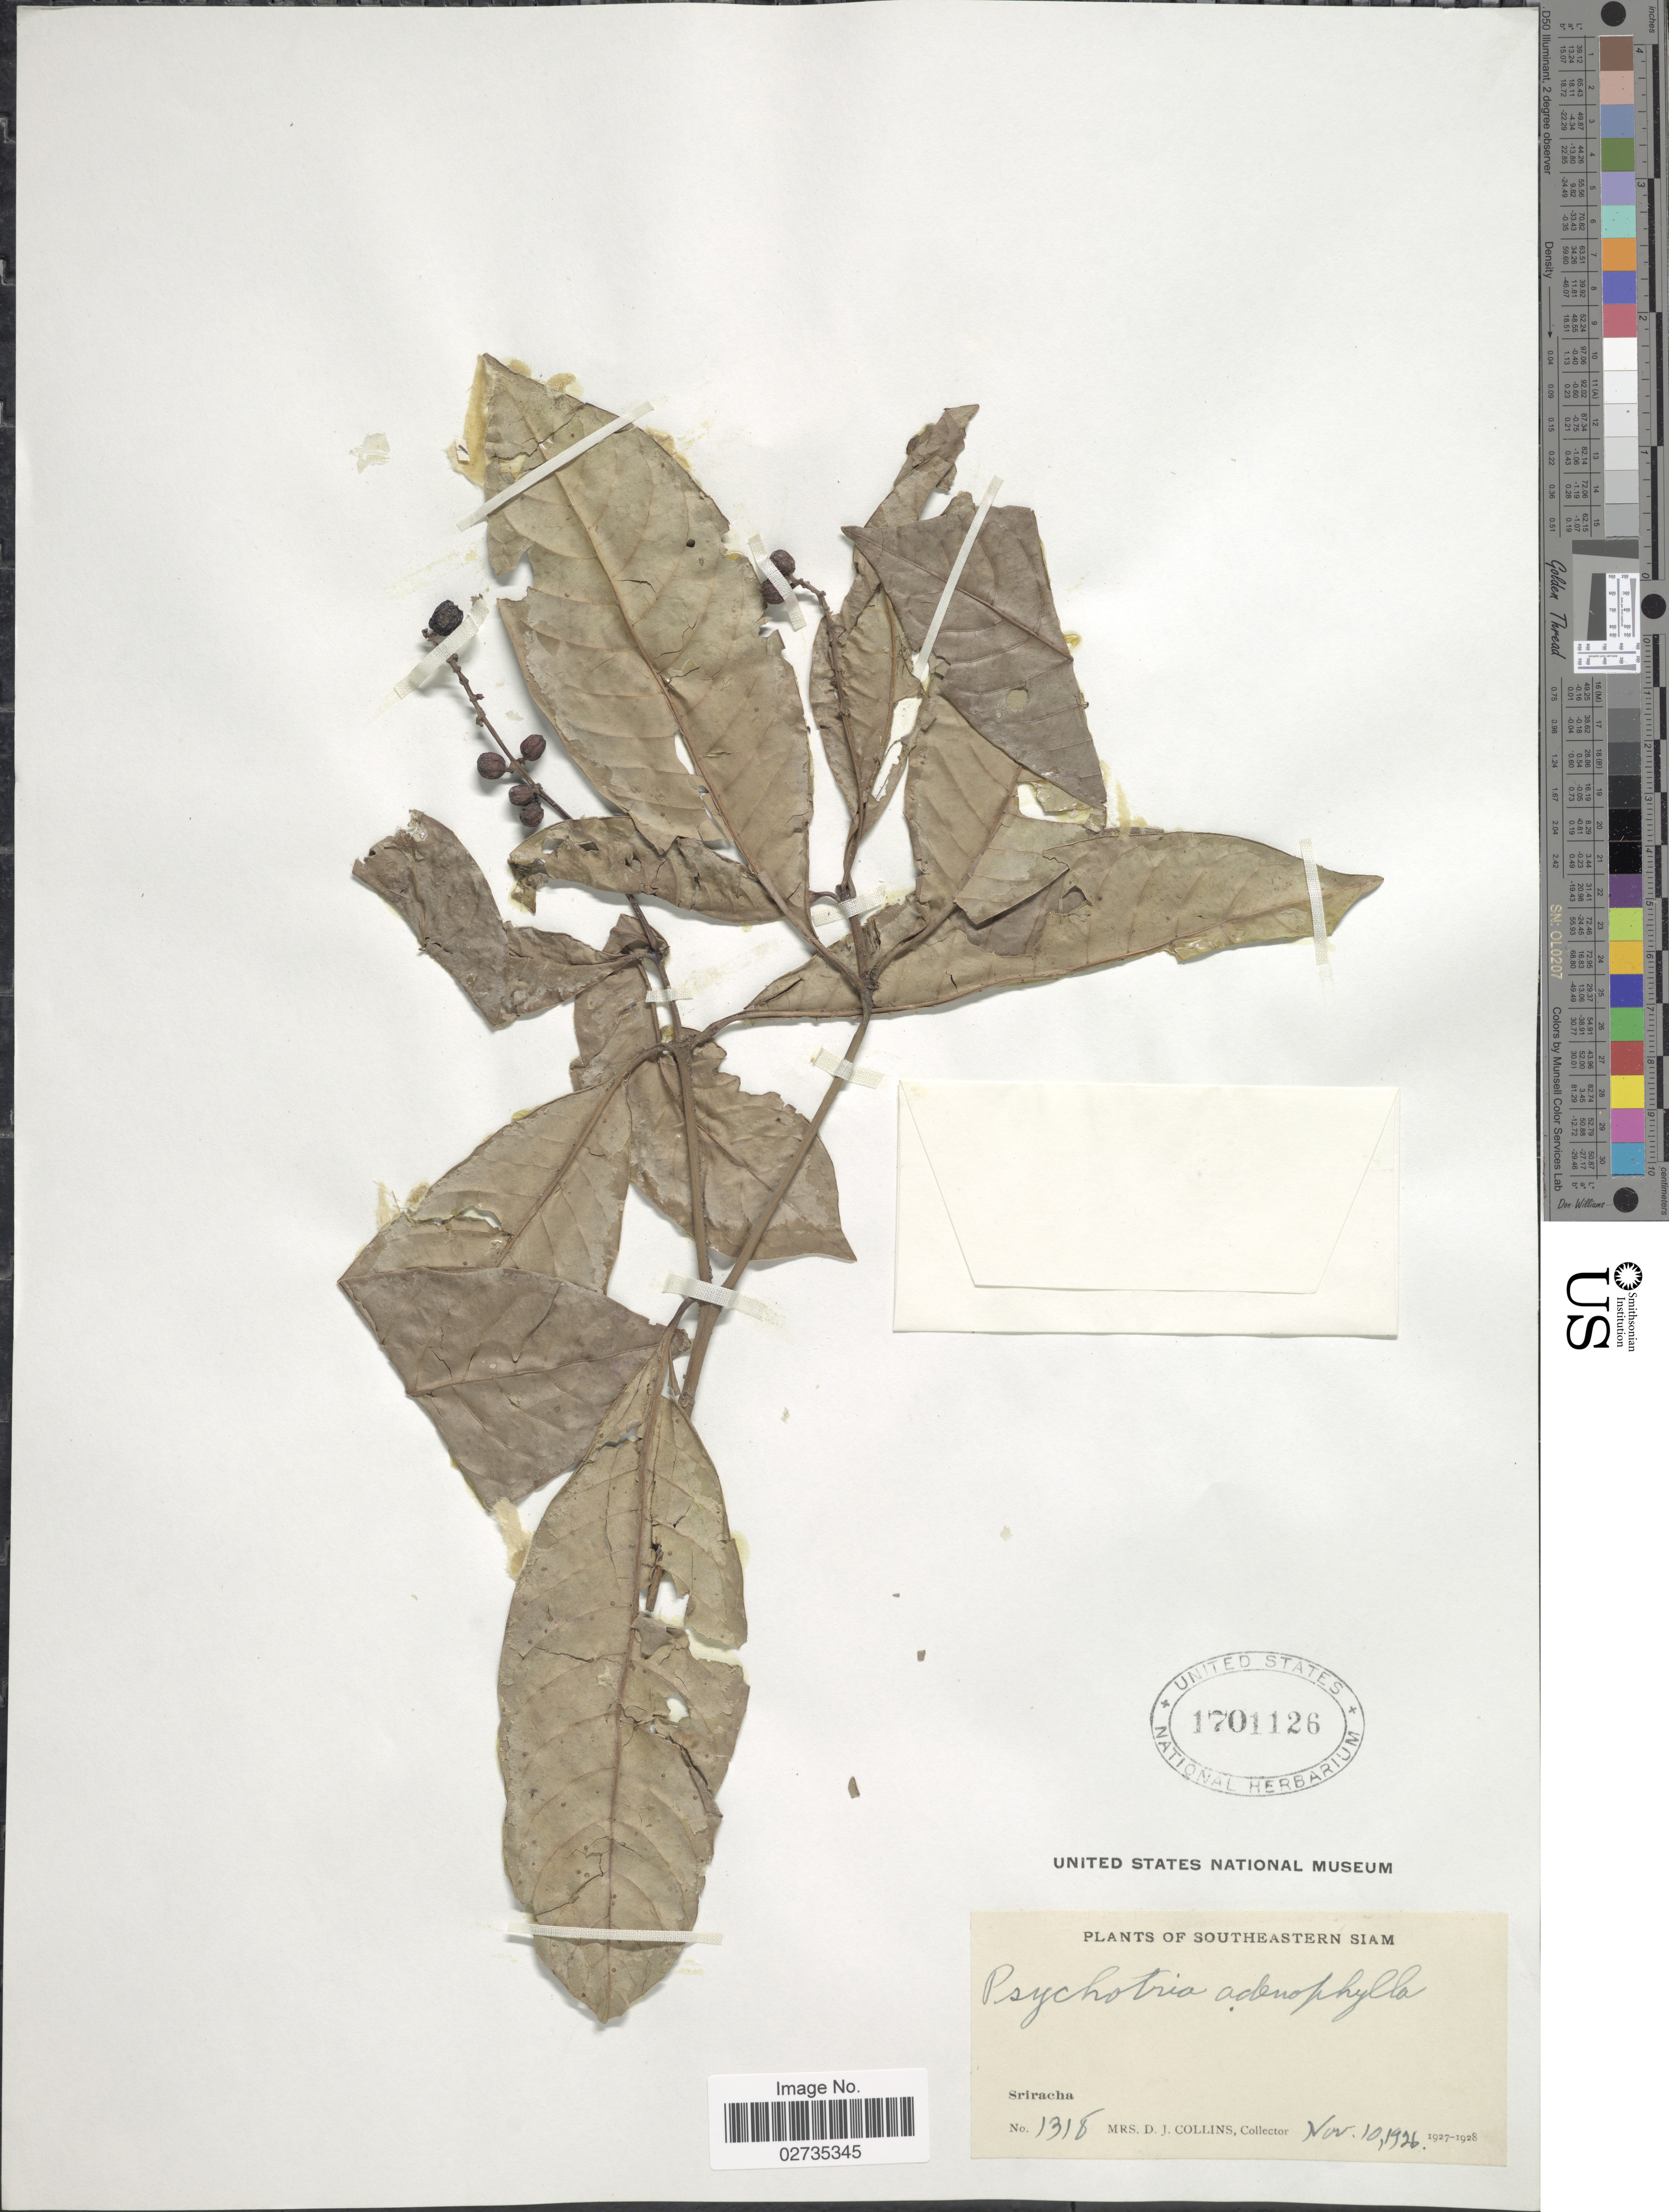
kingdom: Plantae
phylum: Tracheophyta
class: Magnoliopsida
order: Gentianales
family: Rubiaceae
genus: Psychotria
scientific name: Psychotria adenophylla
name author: Steyerm.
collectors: Mrs. D. J. Collins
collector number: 1318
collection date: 1926-11-10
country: Thailand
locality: Southeastern Siam, Sriracha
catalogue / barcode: US 1701126